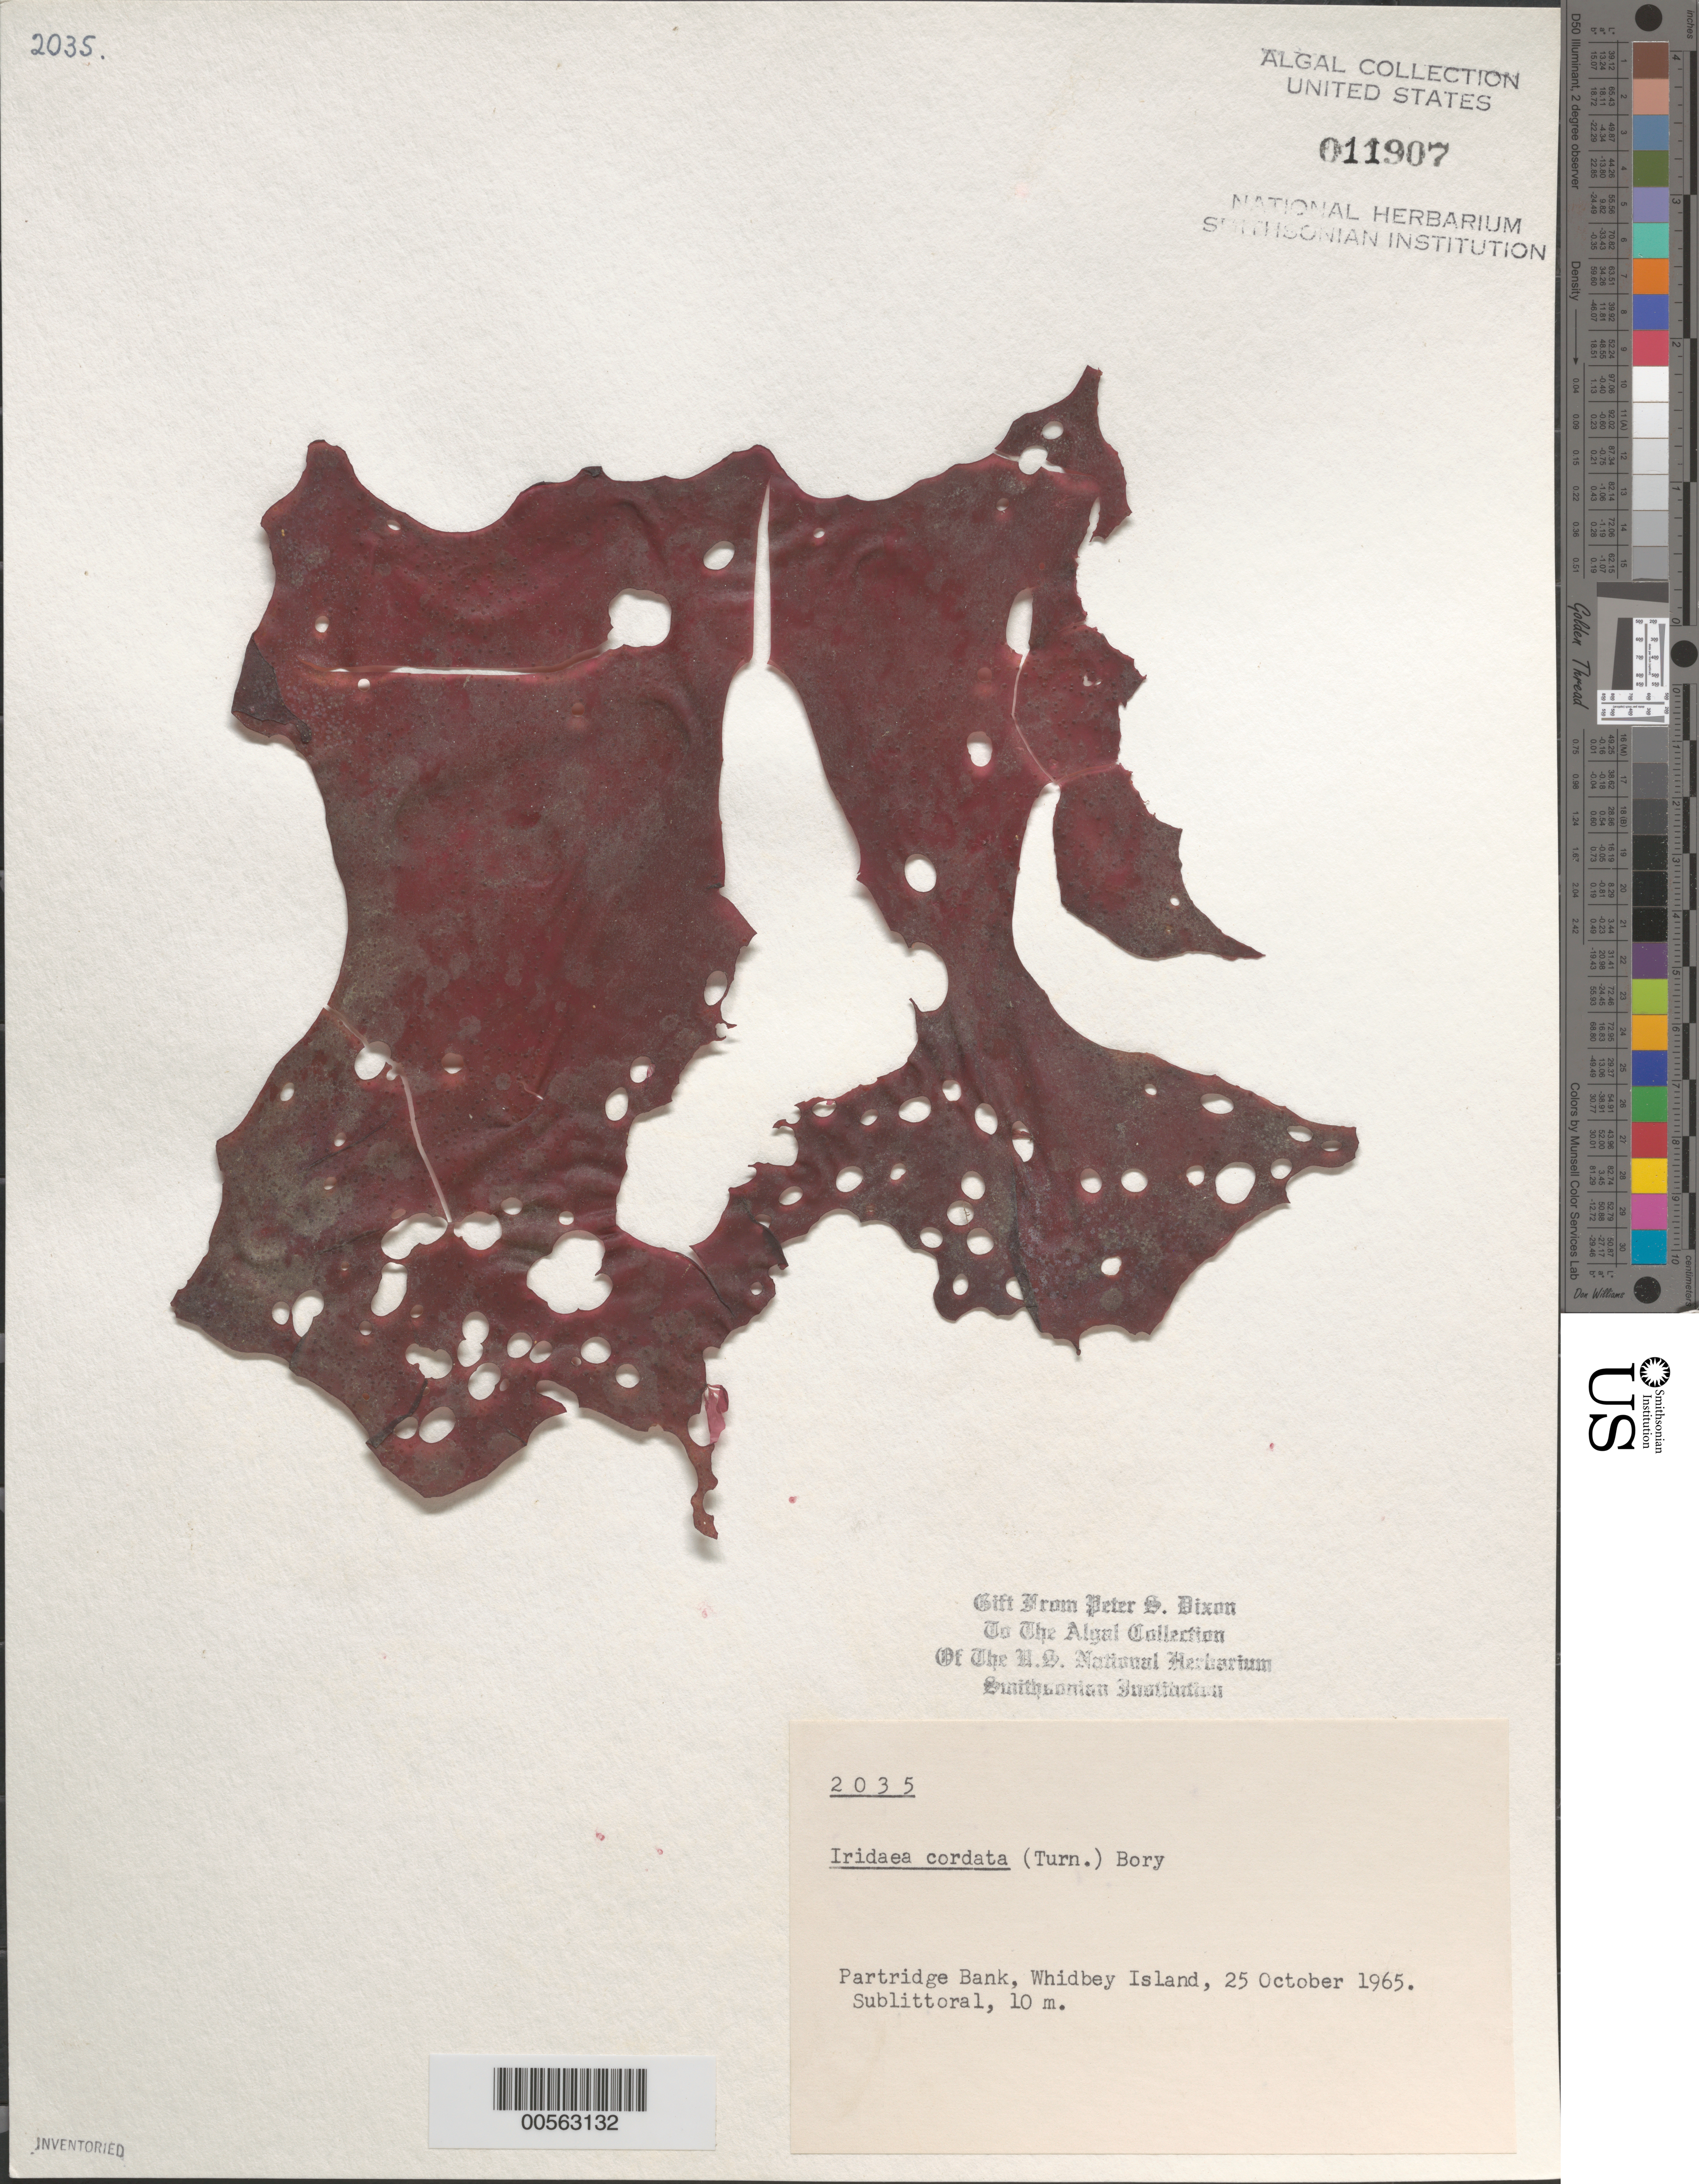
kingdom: Plantae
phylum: Rhodophyta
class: Florideophyceae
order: Gigartinales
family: Gigartinaceae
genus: Iridaea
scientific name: Iridaea cordata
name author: (Turner) Bory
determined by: Dixon, P. S.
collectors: P. S. Dixon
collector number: PSD 2035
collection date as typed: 25 Oct 1965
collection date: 1965-10-25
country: United States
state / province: Washington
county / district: Island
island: Whidbey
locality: Partridge Bank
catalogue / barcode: US 11907